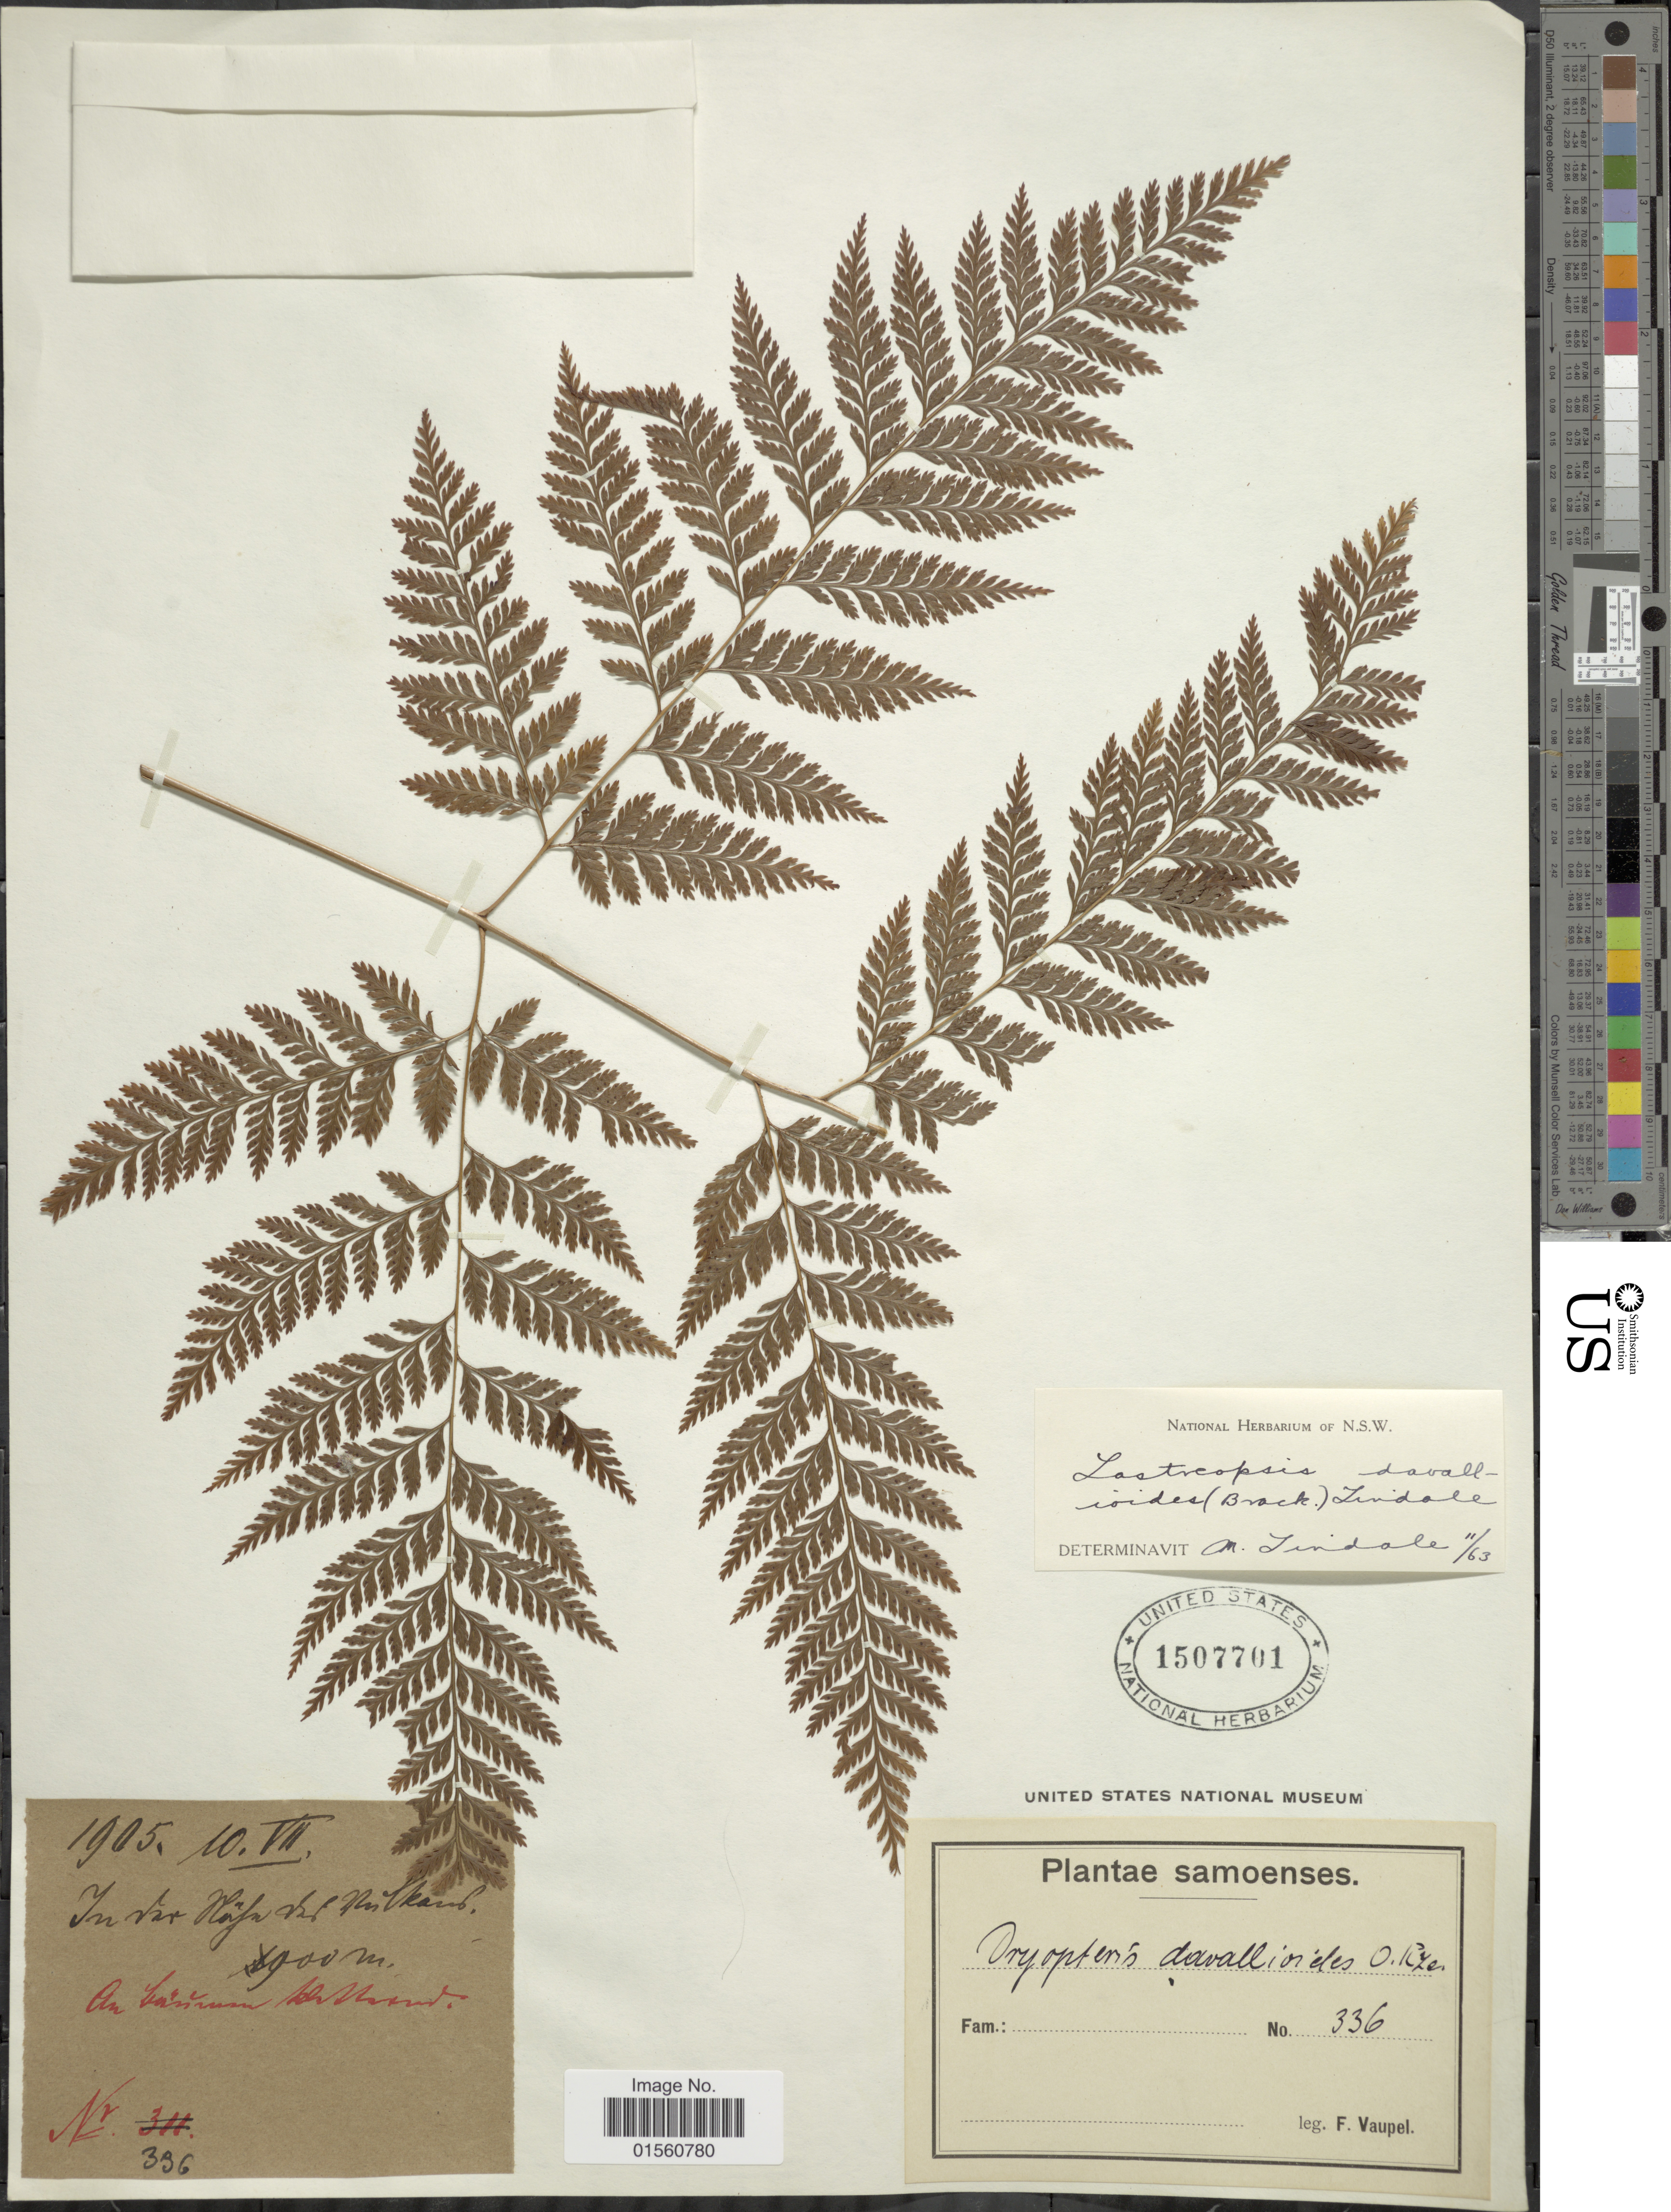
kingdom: Plantae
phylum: Tracheophyta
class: Polypodiopsida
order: Polypodiales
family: Dryopteridaceae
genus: Lastreopsis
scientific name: Lastreopsis davallioides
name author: (Brack.) Tindale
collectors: F. Vaupel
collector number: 336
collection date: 1905-07-10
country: Samoa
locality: In [illegible text], Samoenses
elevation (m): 1900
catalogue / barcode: US 1507701